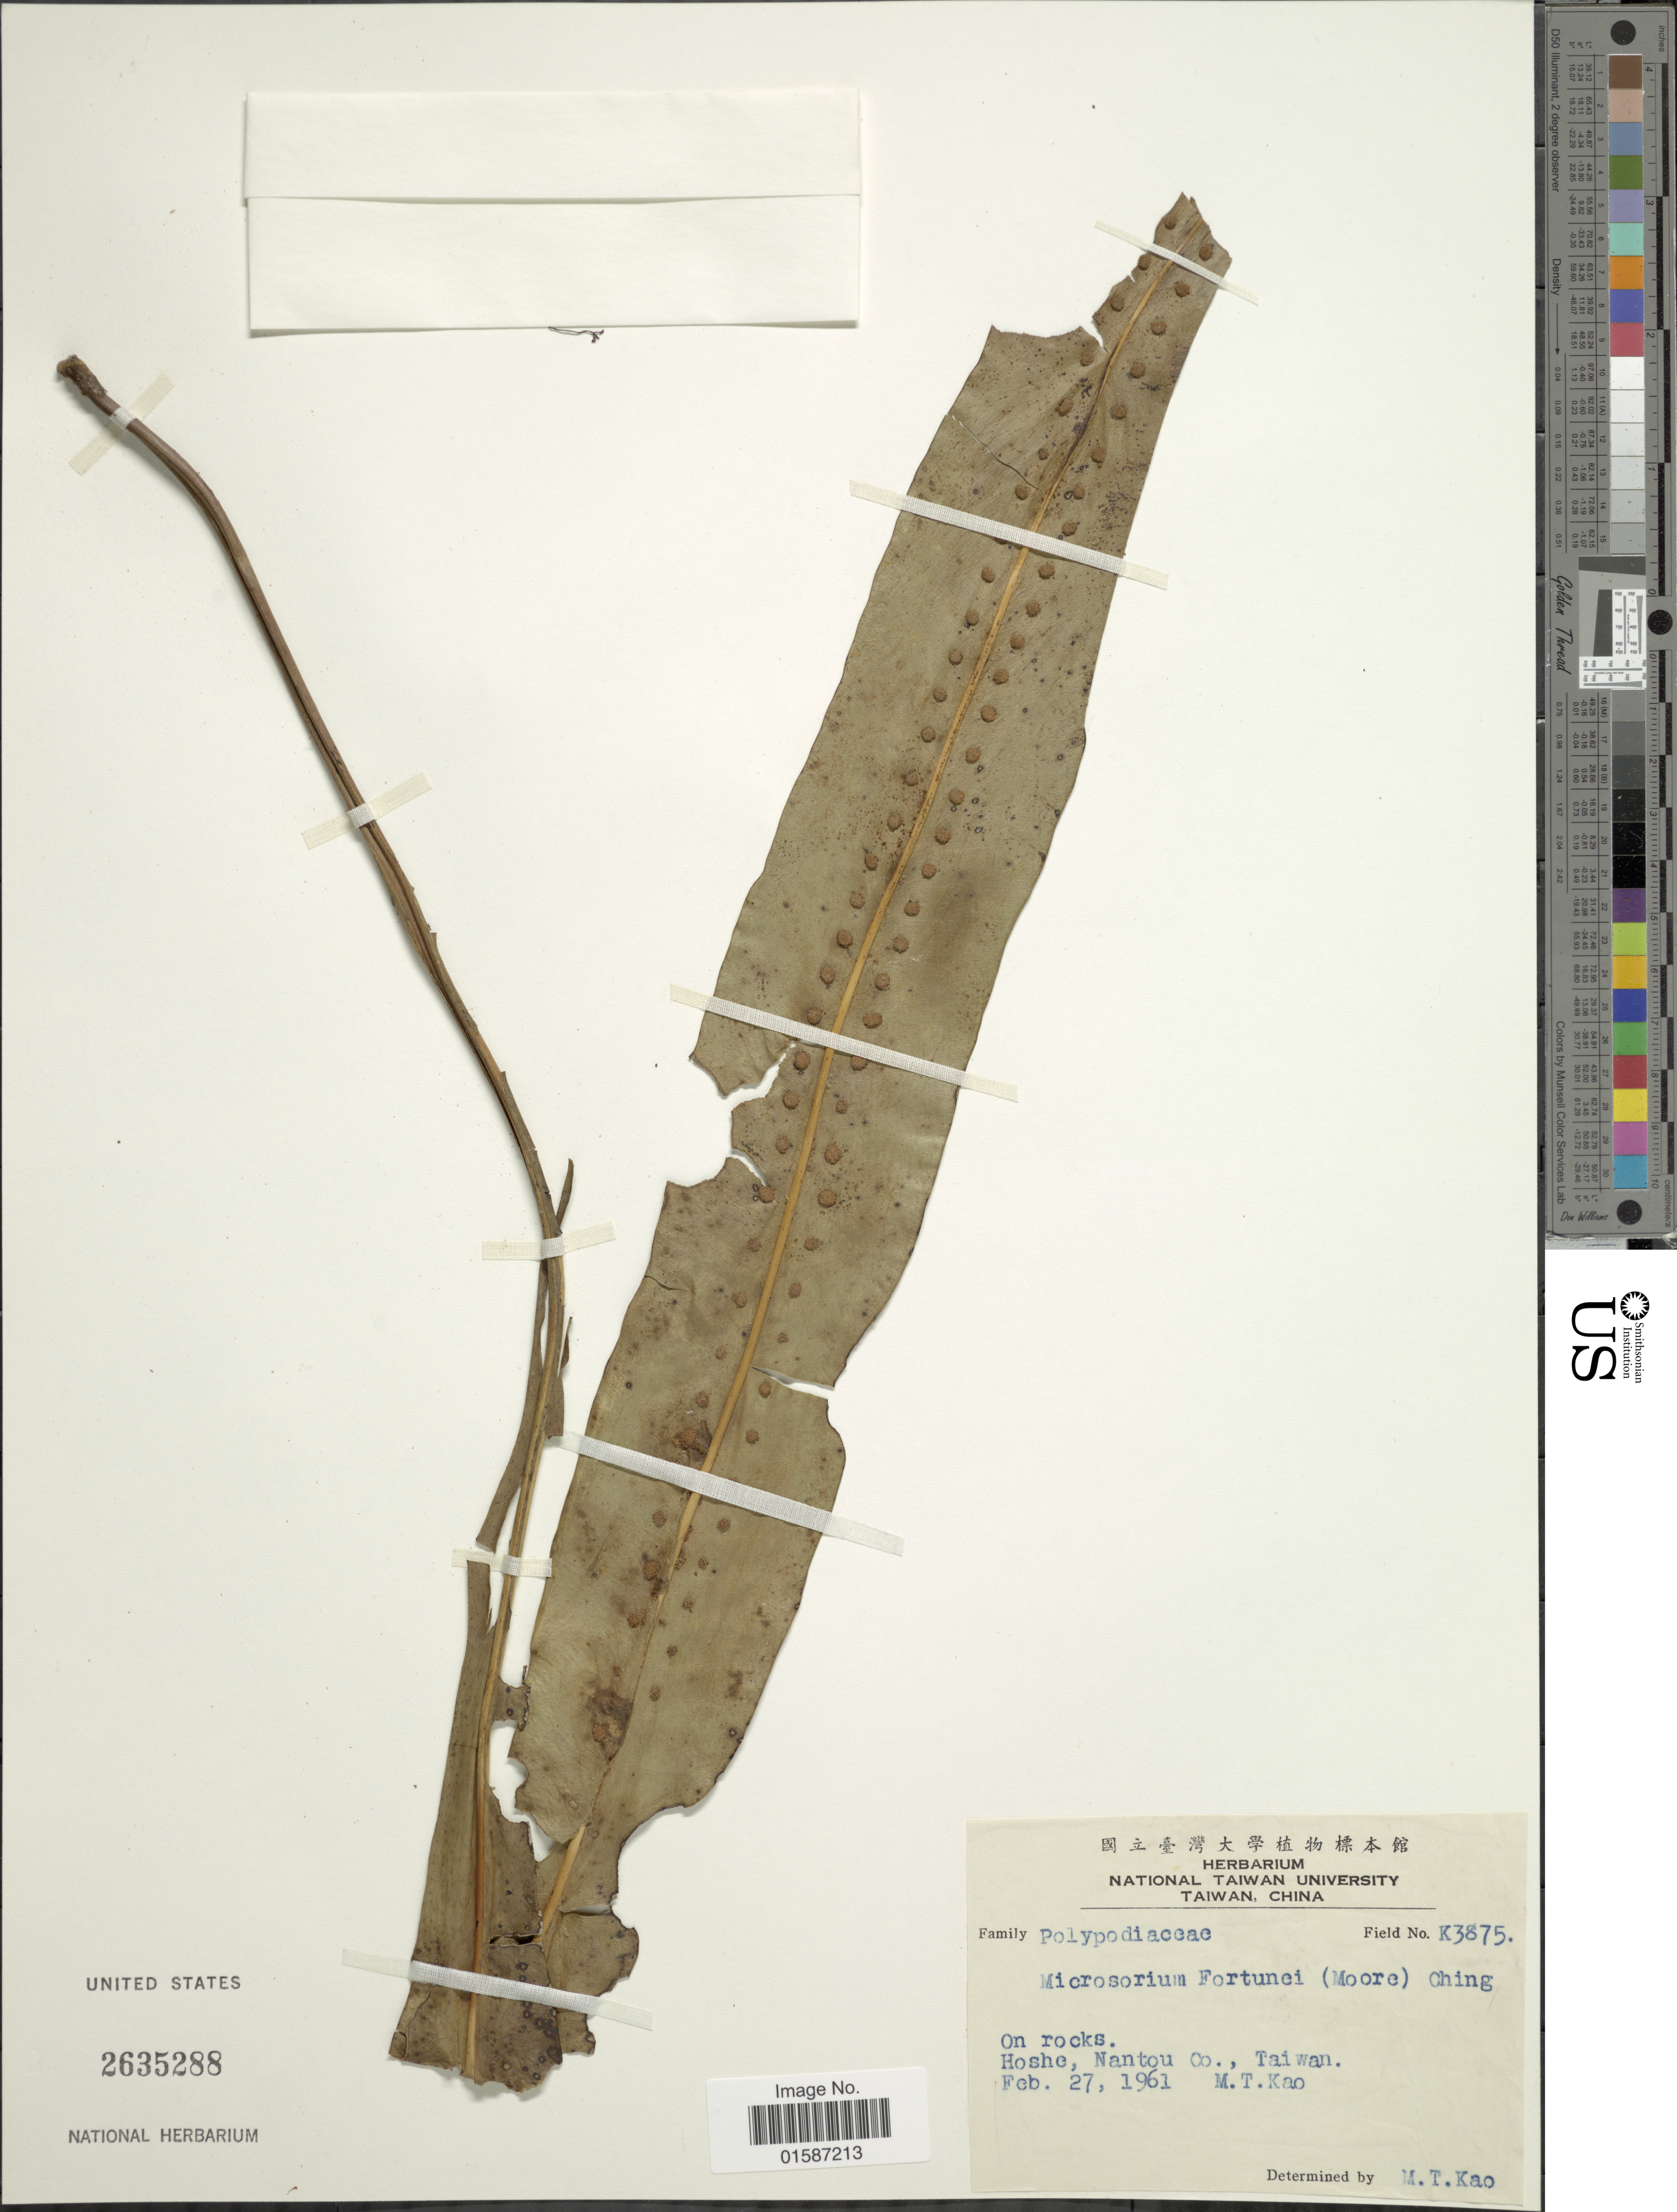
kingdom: Plantae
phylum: Tracheophyta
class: Polypodiopsida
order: Polypodiales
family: Polypodiaceae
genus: Neolepisorus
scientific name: Neolepisorus fortunei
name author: (T. Moore) Li S. Wang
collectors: M. T. Kao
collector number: K3875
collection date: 1961-02-27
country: Taiwan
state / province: Nantou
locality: Hoshe, Nantou Co., Taiwan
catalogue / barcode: US 2635288